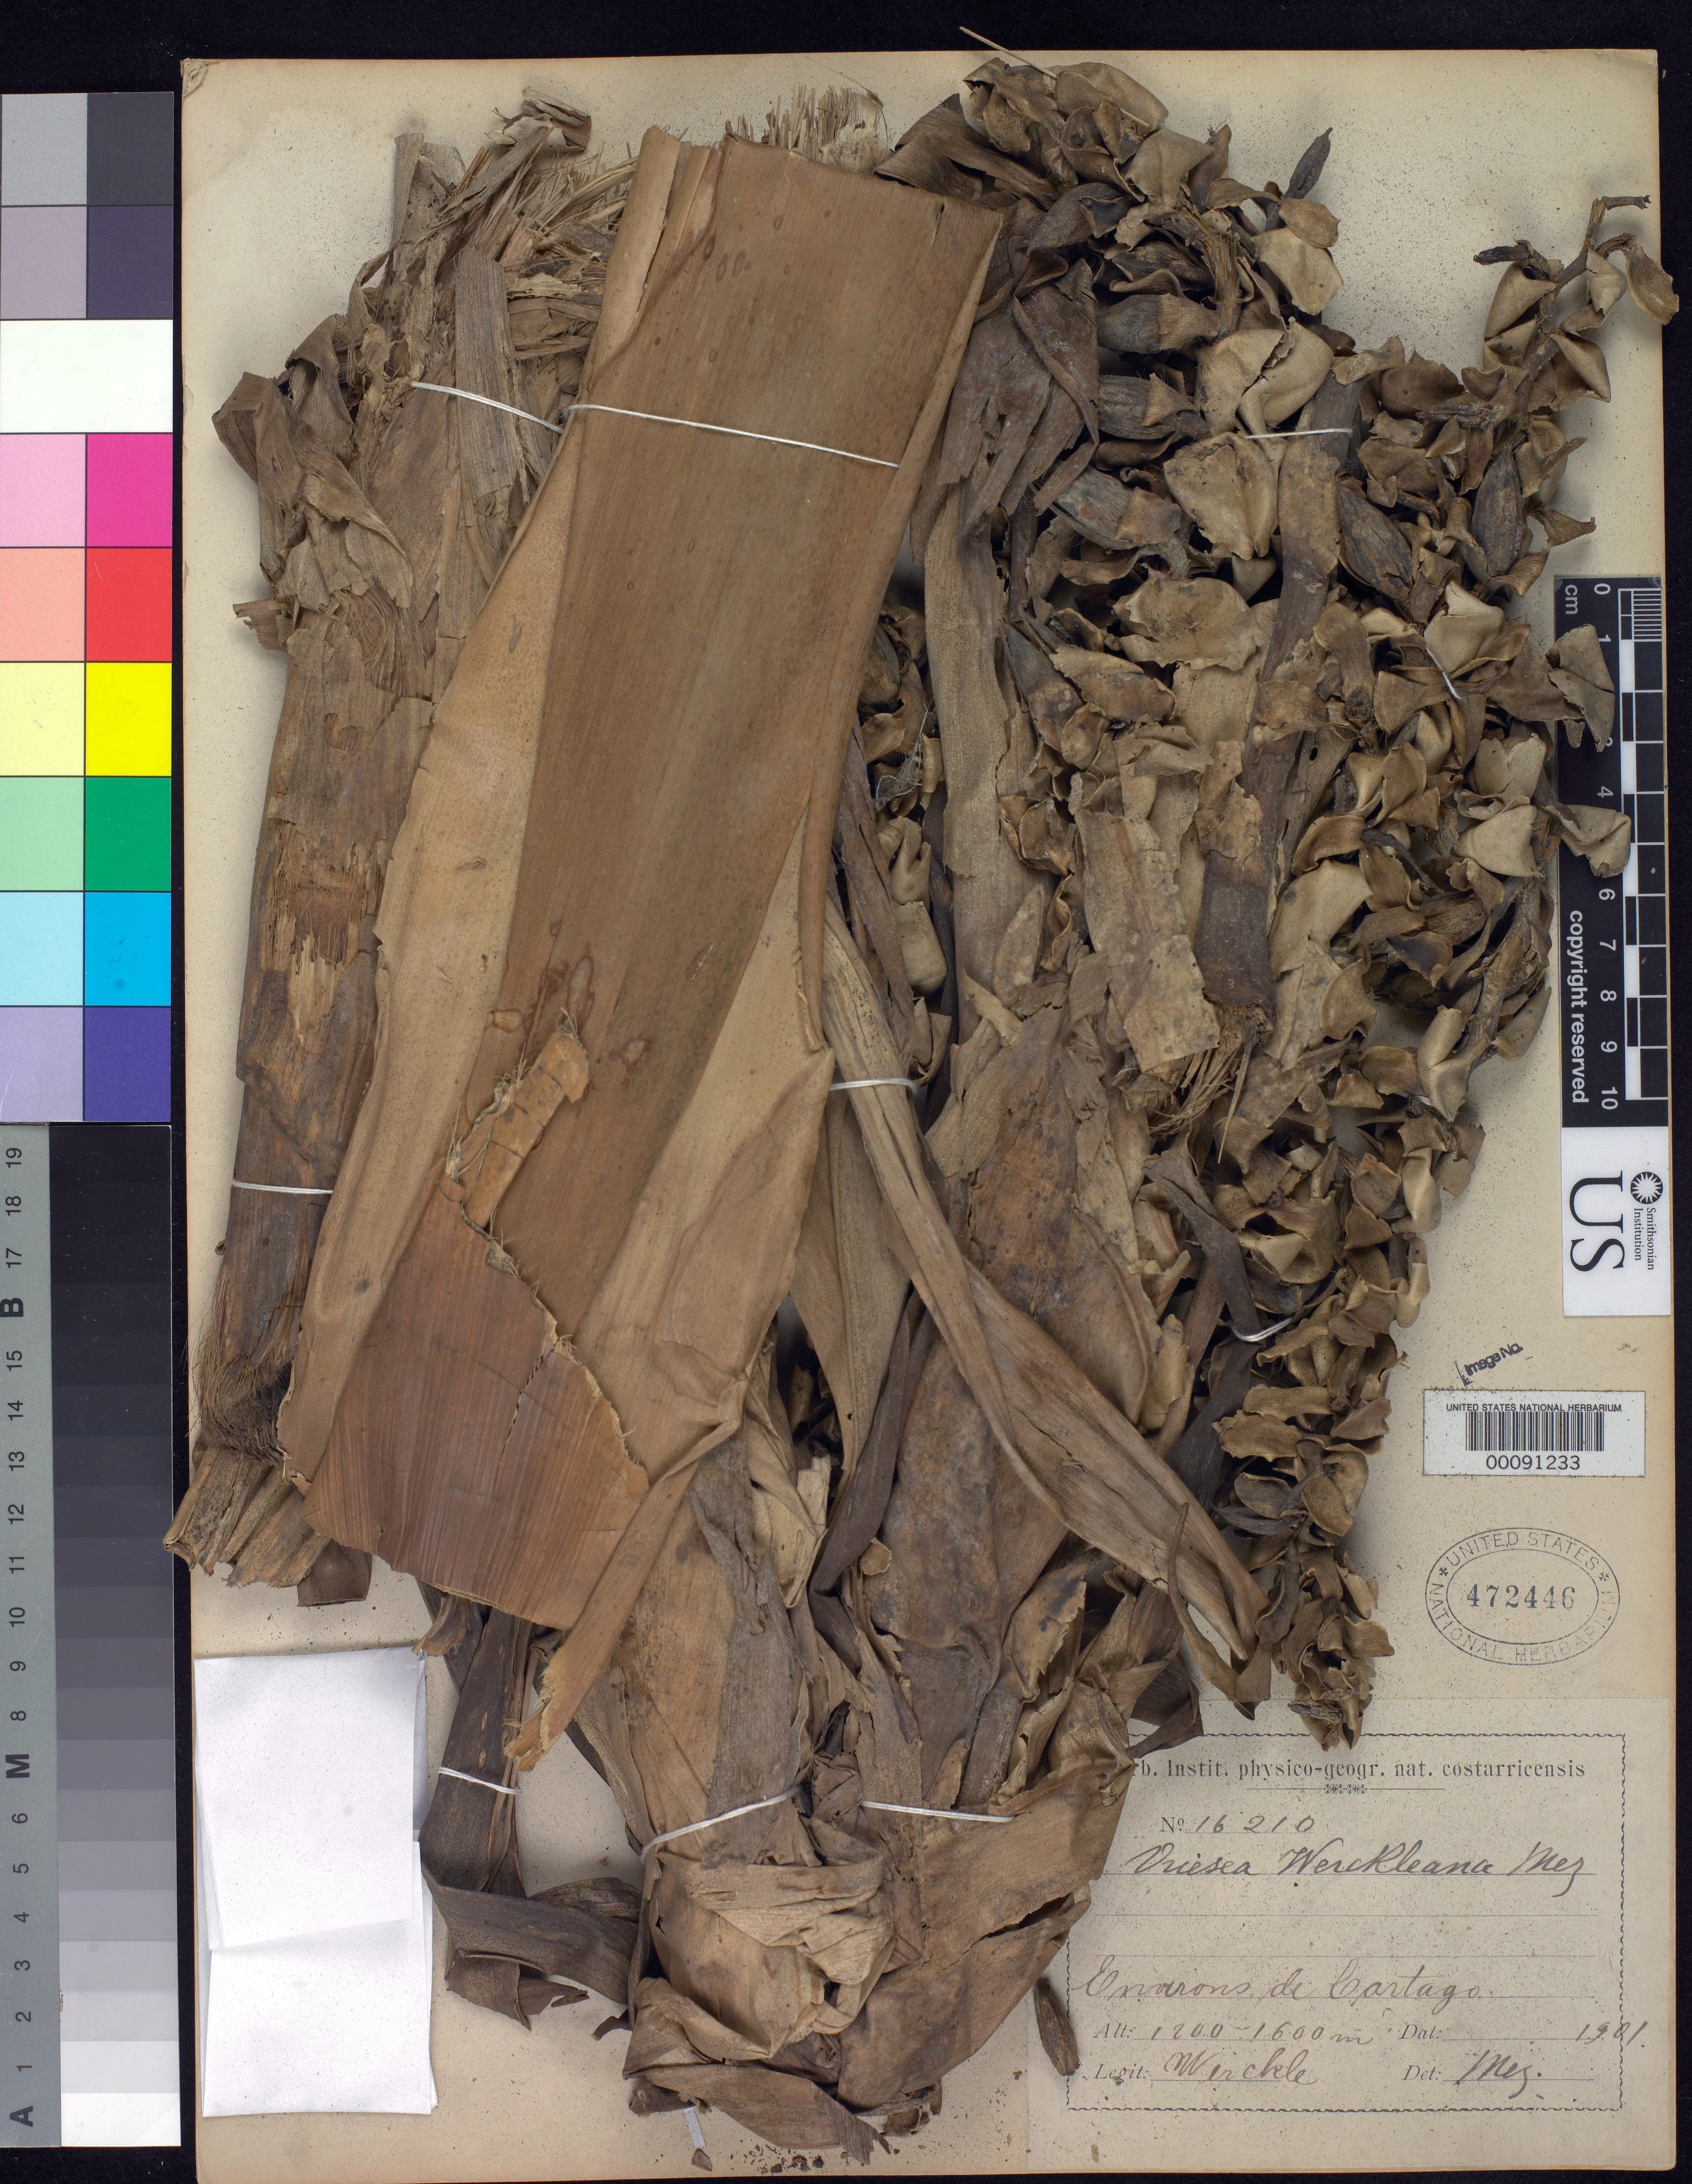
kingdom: Plantae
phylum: Tracheophyta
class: Liliopsida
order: Poales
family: Bromeliaceae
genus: Vriesea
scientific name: Vriesea werckleana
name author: Mez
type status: Isotype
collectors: C. C Wercklé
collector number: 16210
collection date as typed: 1901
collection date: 1901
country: Costa Rica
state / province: Cartago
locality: Near Cartago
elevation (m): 1200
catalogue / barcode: US 472446